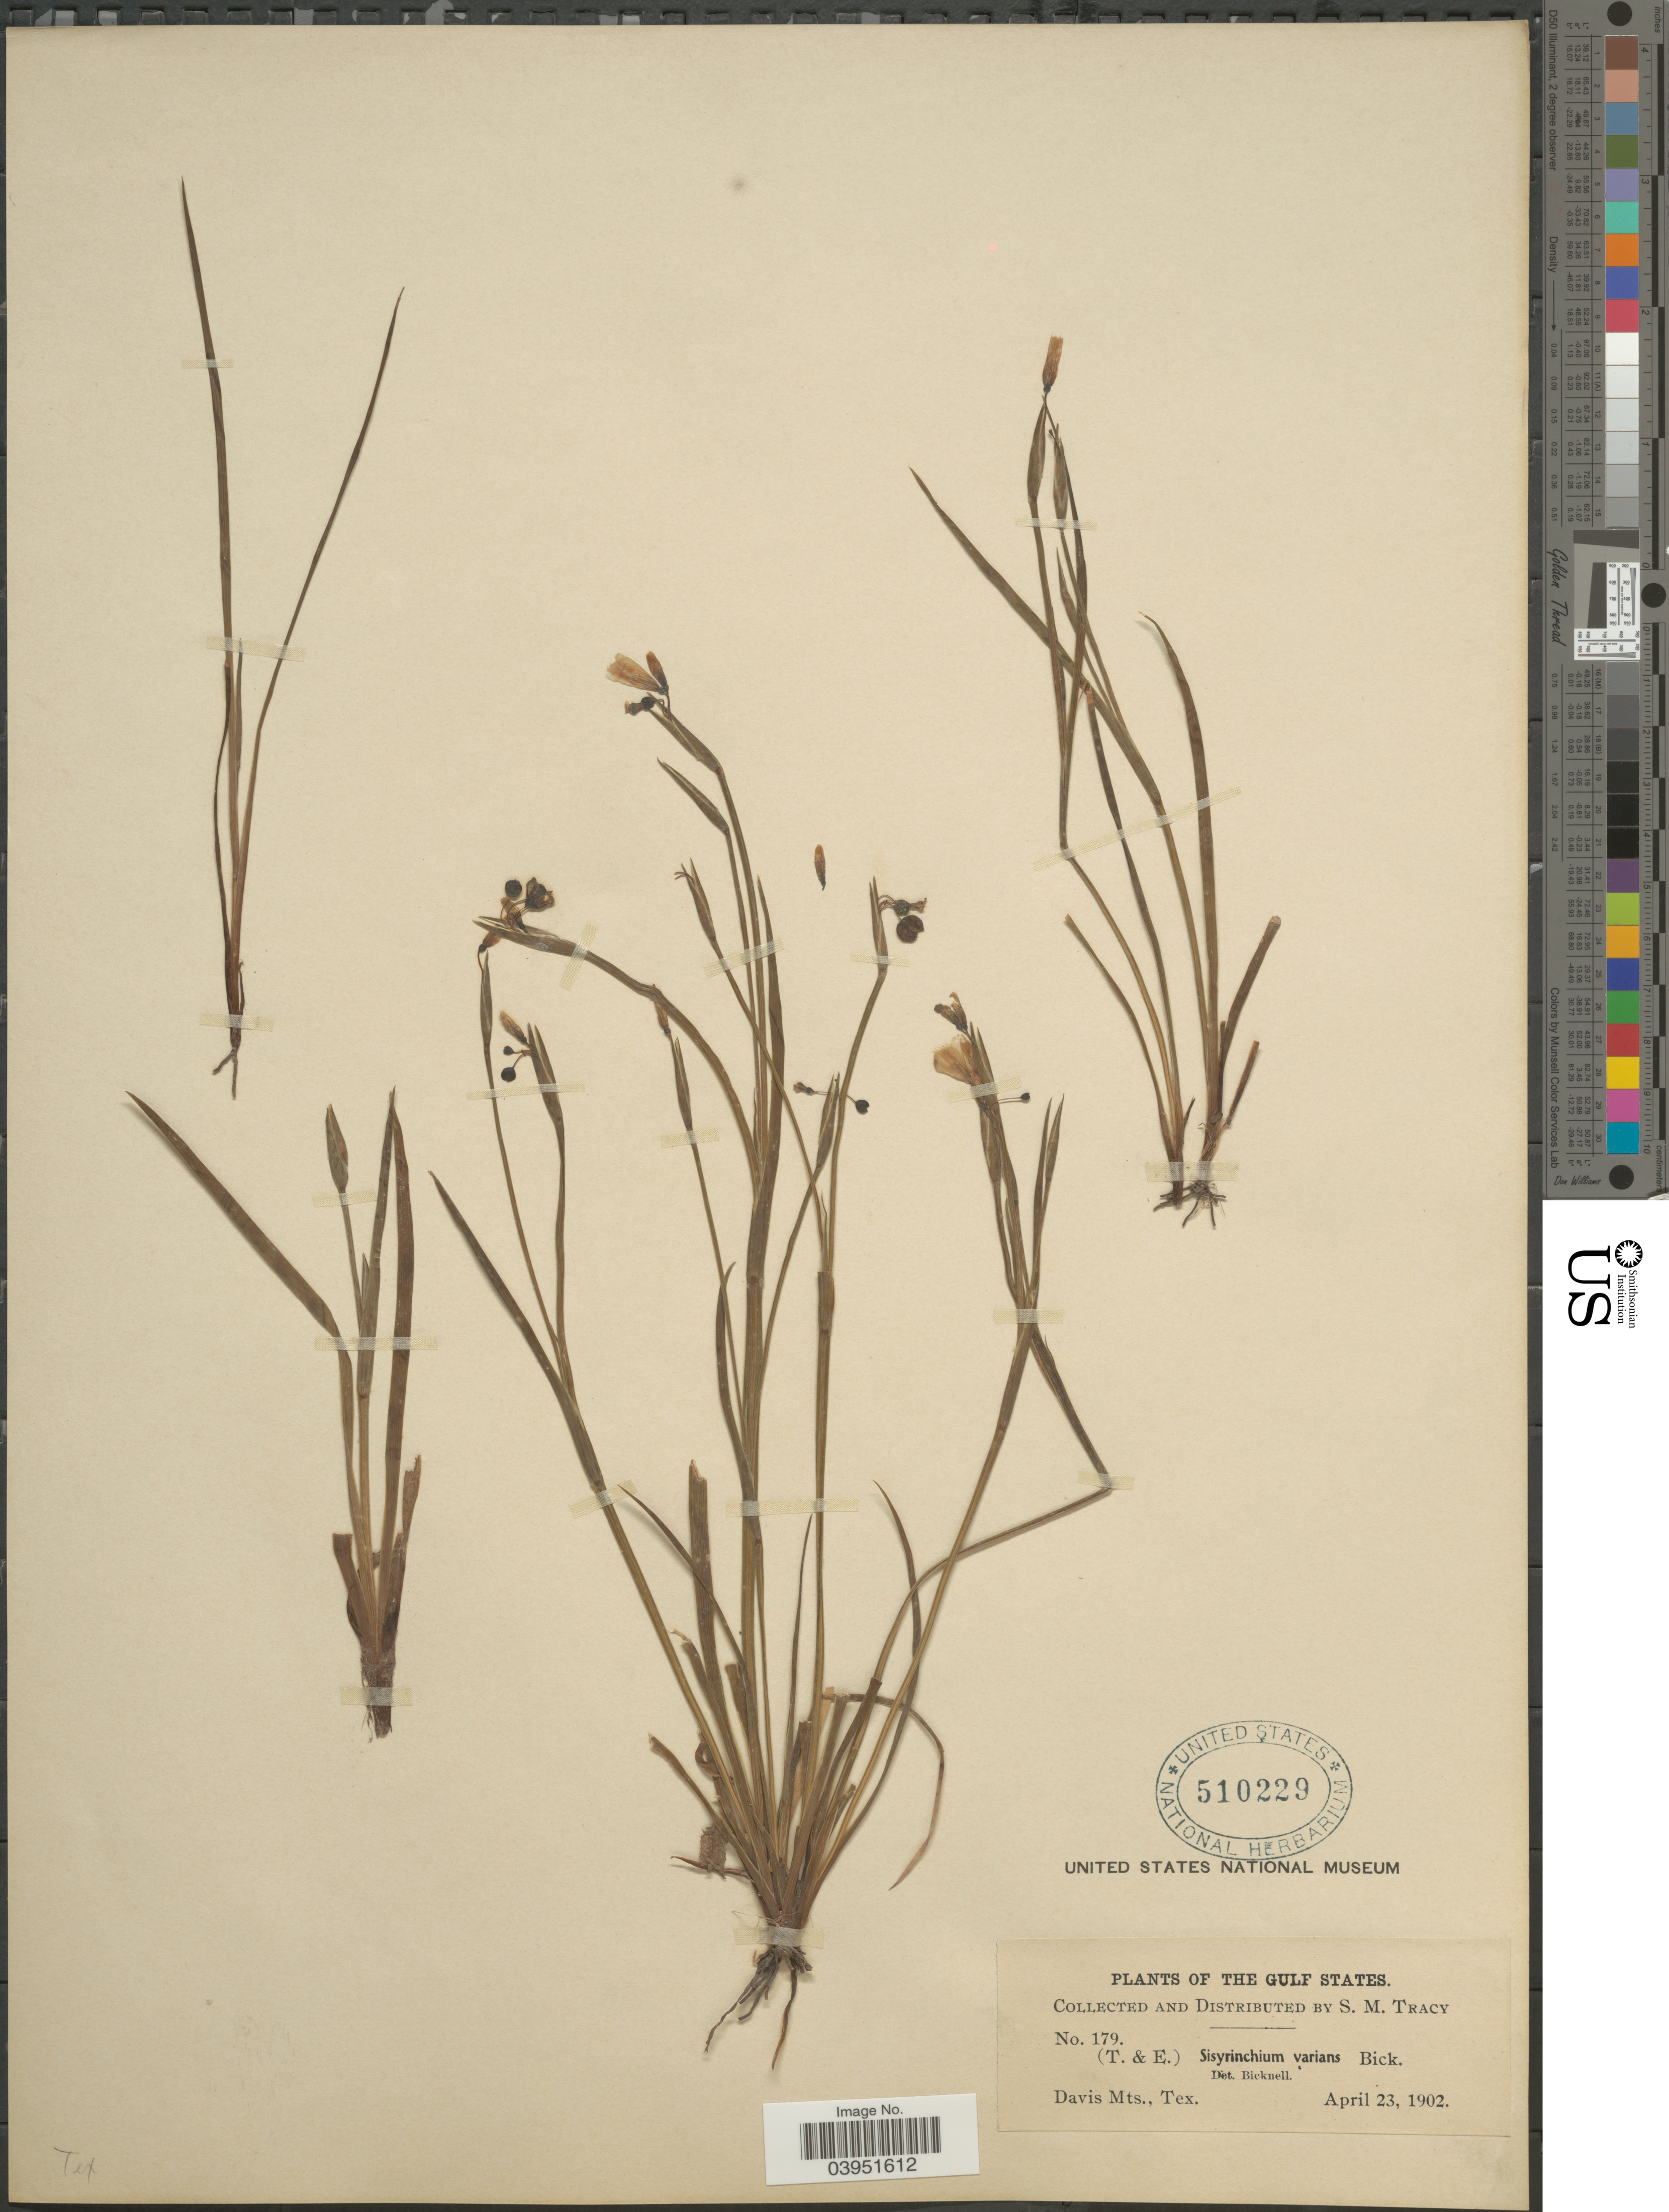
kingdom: Plantae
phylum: Tracheophyta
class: Liliopsida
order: Asparagales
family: Iridaceae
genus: Sisyrinchium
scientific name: Sisyrinchium varians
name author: E.P. Bicknell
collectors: S. M. Tracy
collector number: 179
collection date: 1902-04-23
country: United States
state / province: Texas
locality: The Gulf States. Davis Mts.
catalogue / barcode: US 510229